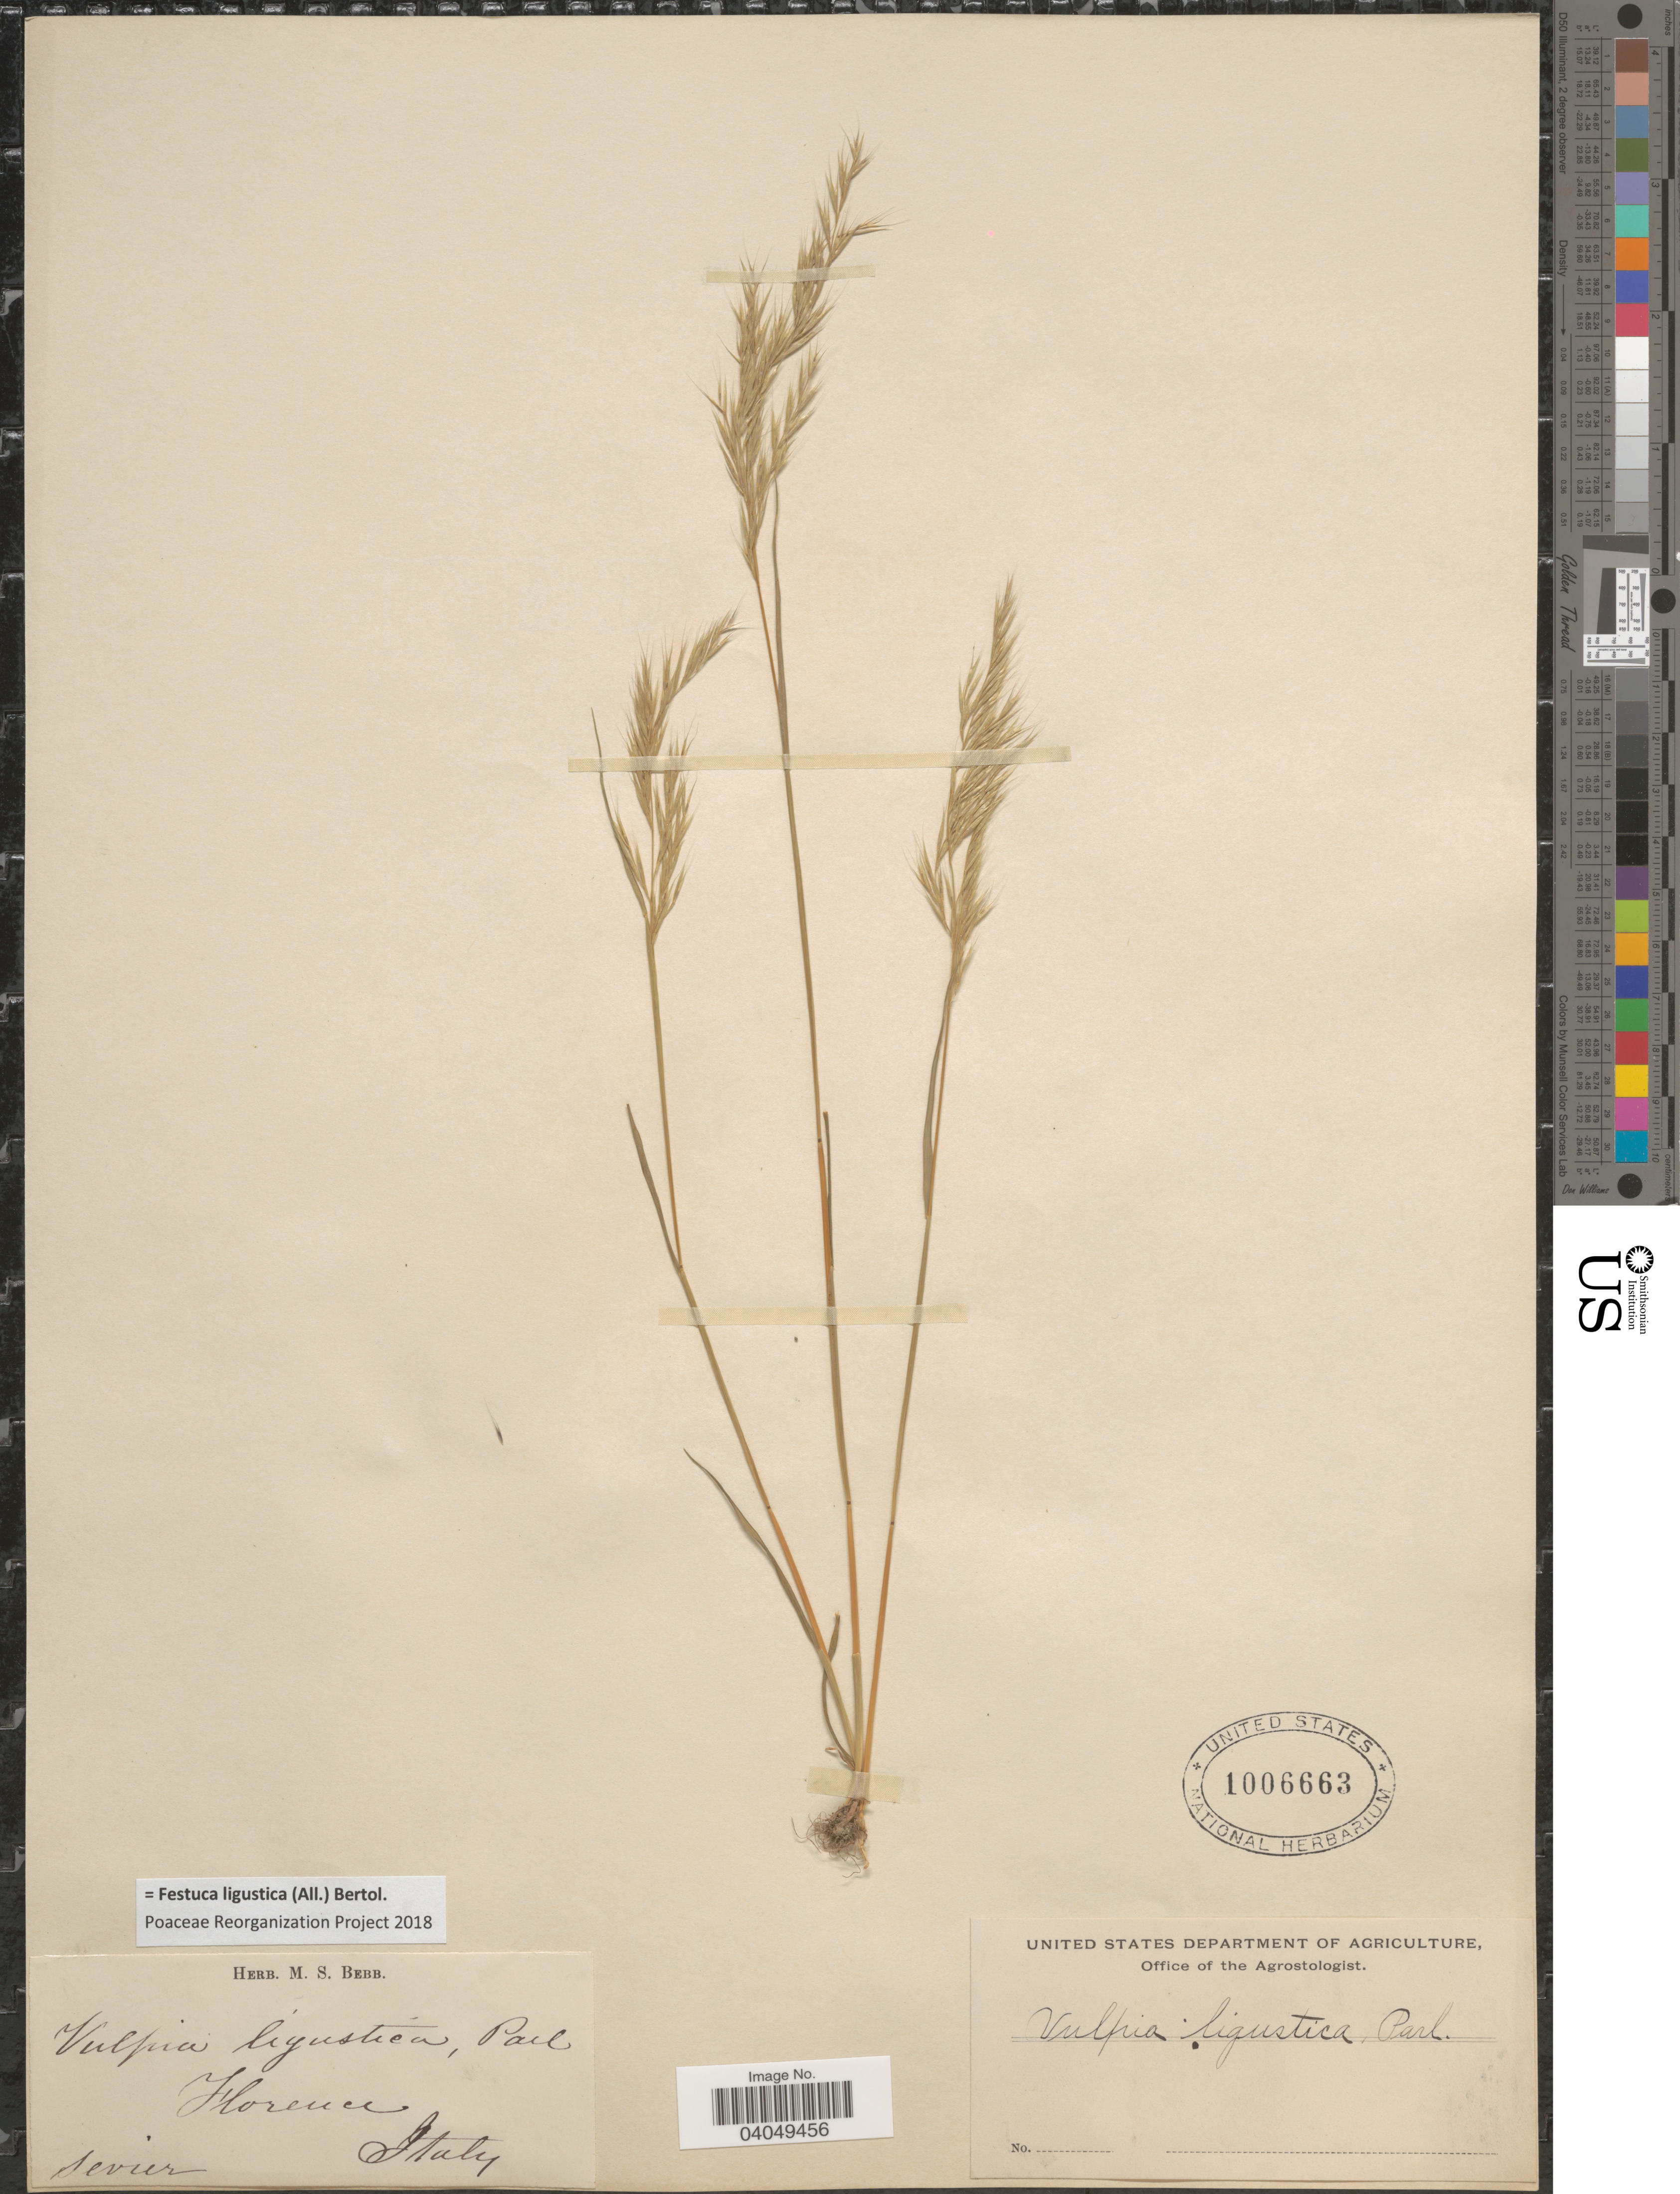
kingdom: Plantae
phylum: Tracheophyta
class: Liliopsida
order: Poales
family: Poaceae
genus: Festuca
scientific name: Festuca ligustica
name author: (All.) Bertol.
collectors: Sevier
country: Italy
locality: Florence.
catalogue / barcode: US 1006663